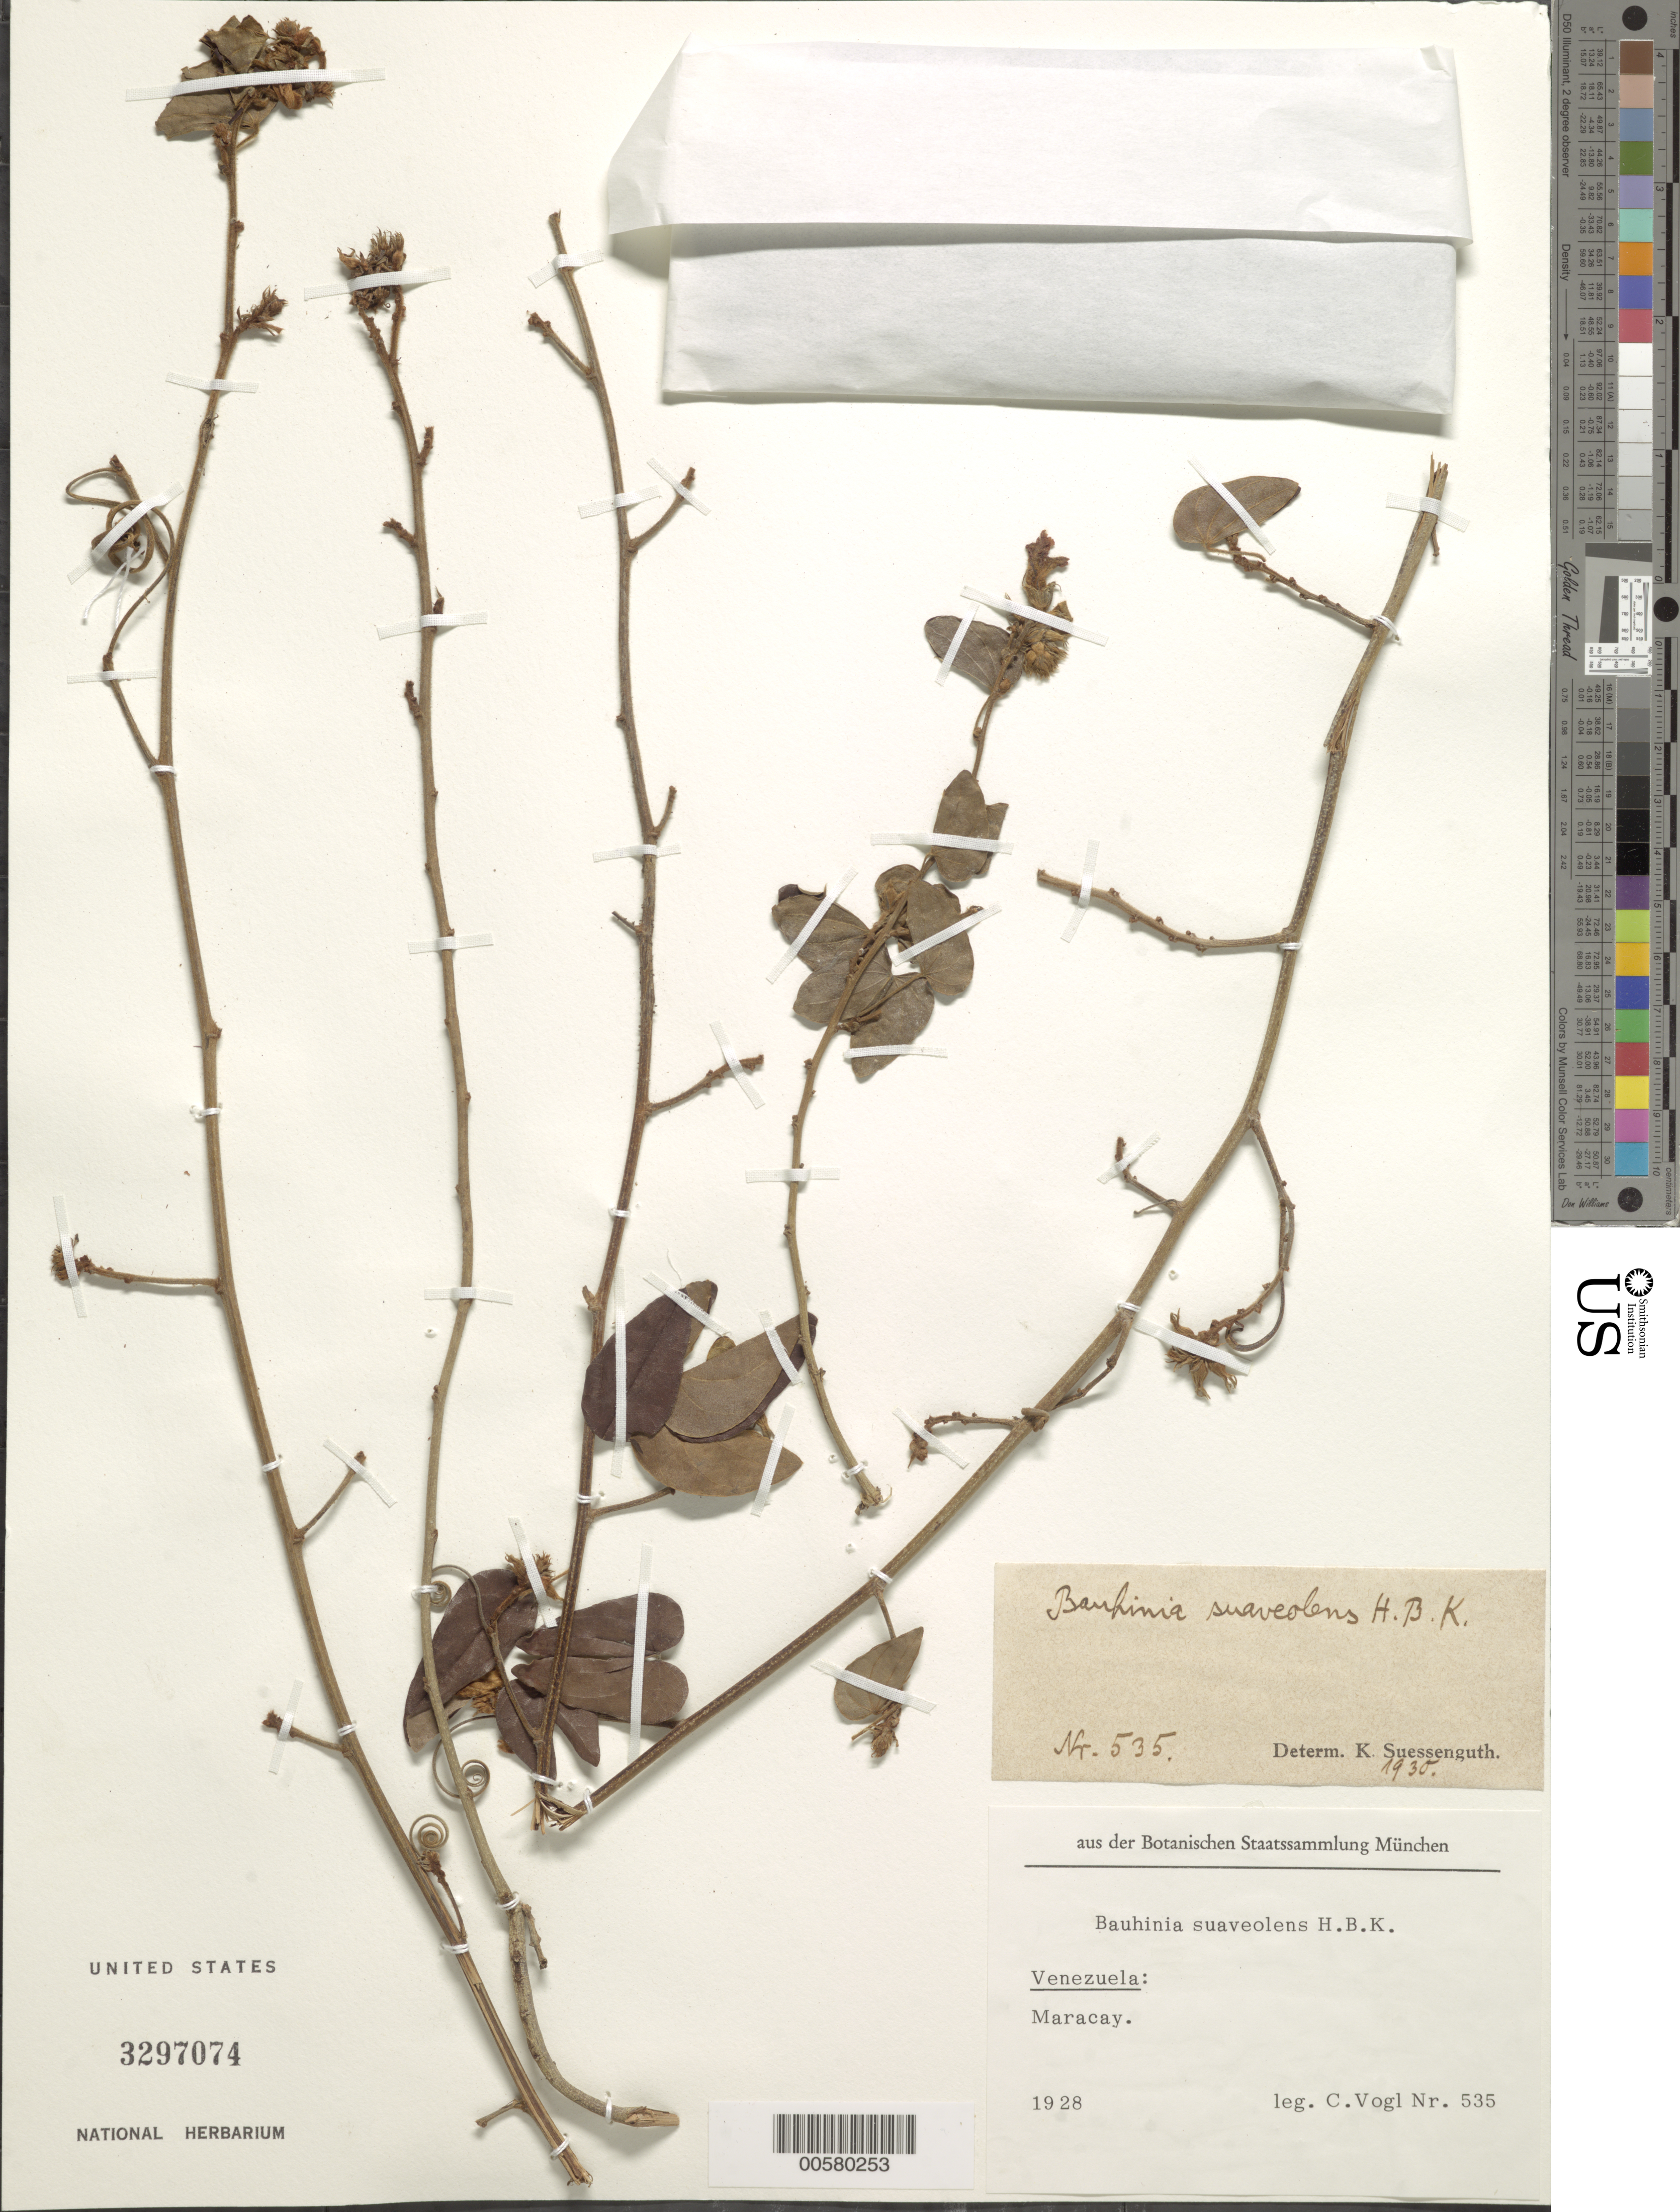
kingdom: Plantae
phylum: Tracheophyta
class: Magnoliopsida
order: Fabales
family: Fabaceae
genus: Bauhinia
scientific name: Bauhinia suaveolens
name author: Kunth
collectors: C. Vogl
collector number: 535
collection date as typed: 1928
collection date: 1928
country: Venezuela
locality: Maracay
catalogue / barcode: US 3297074